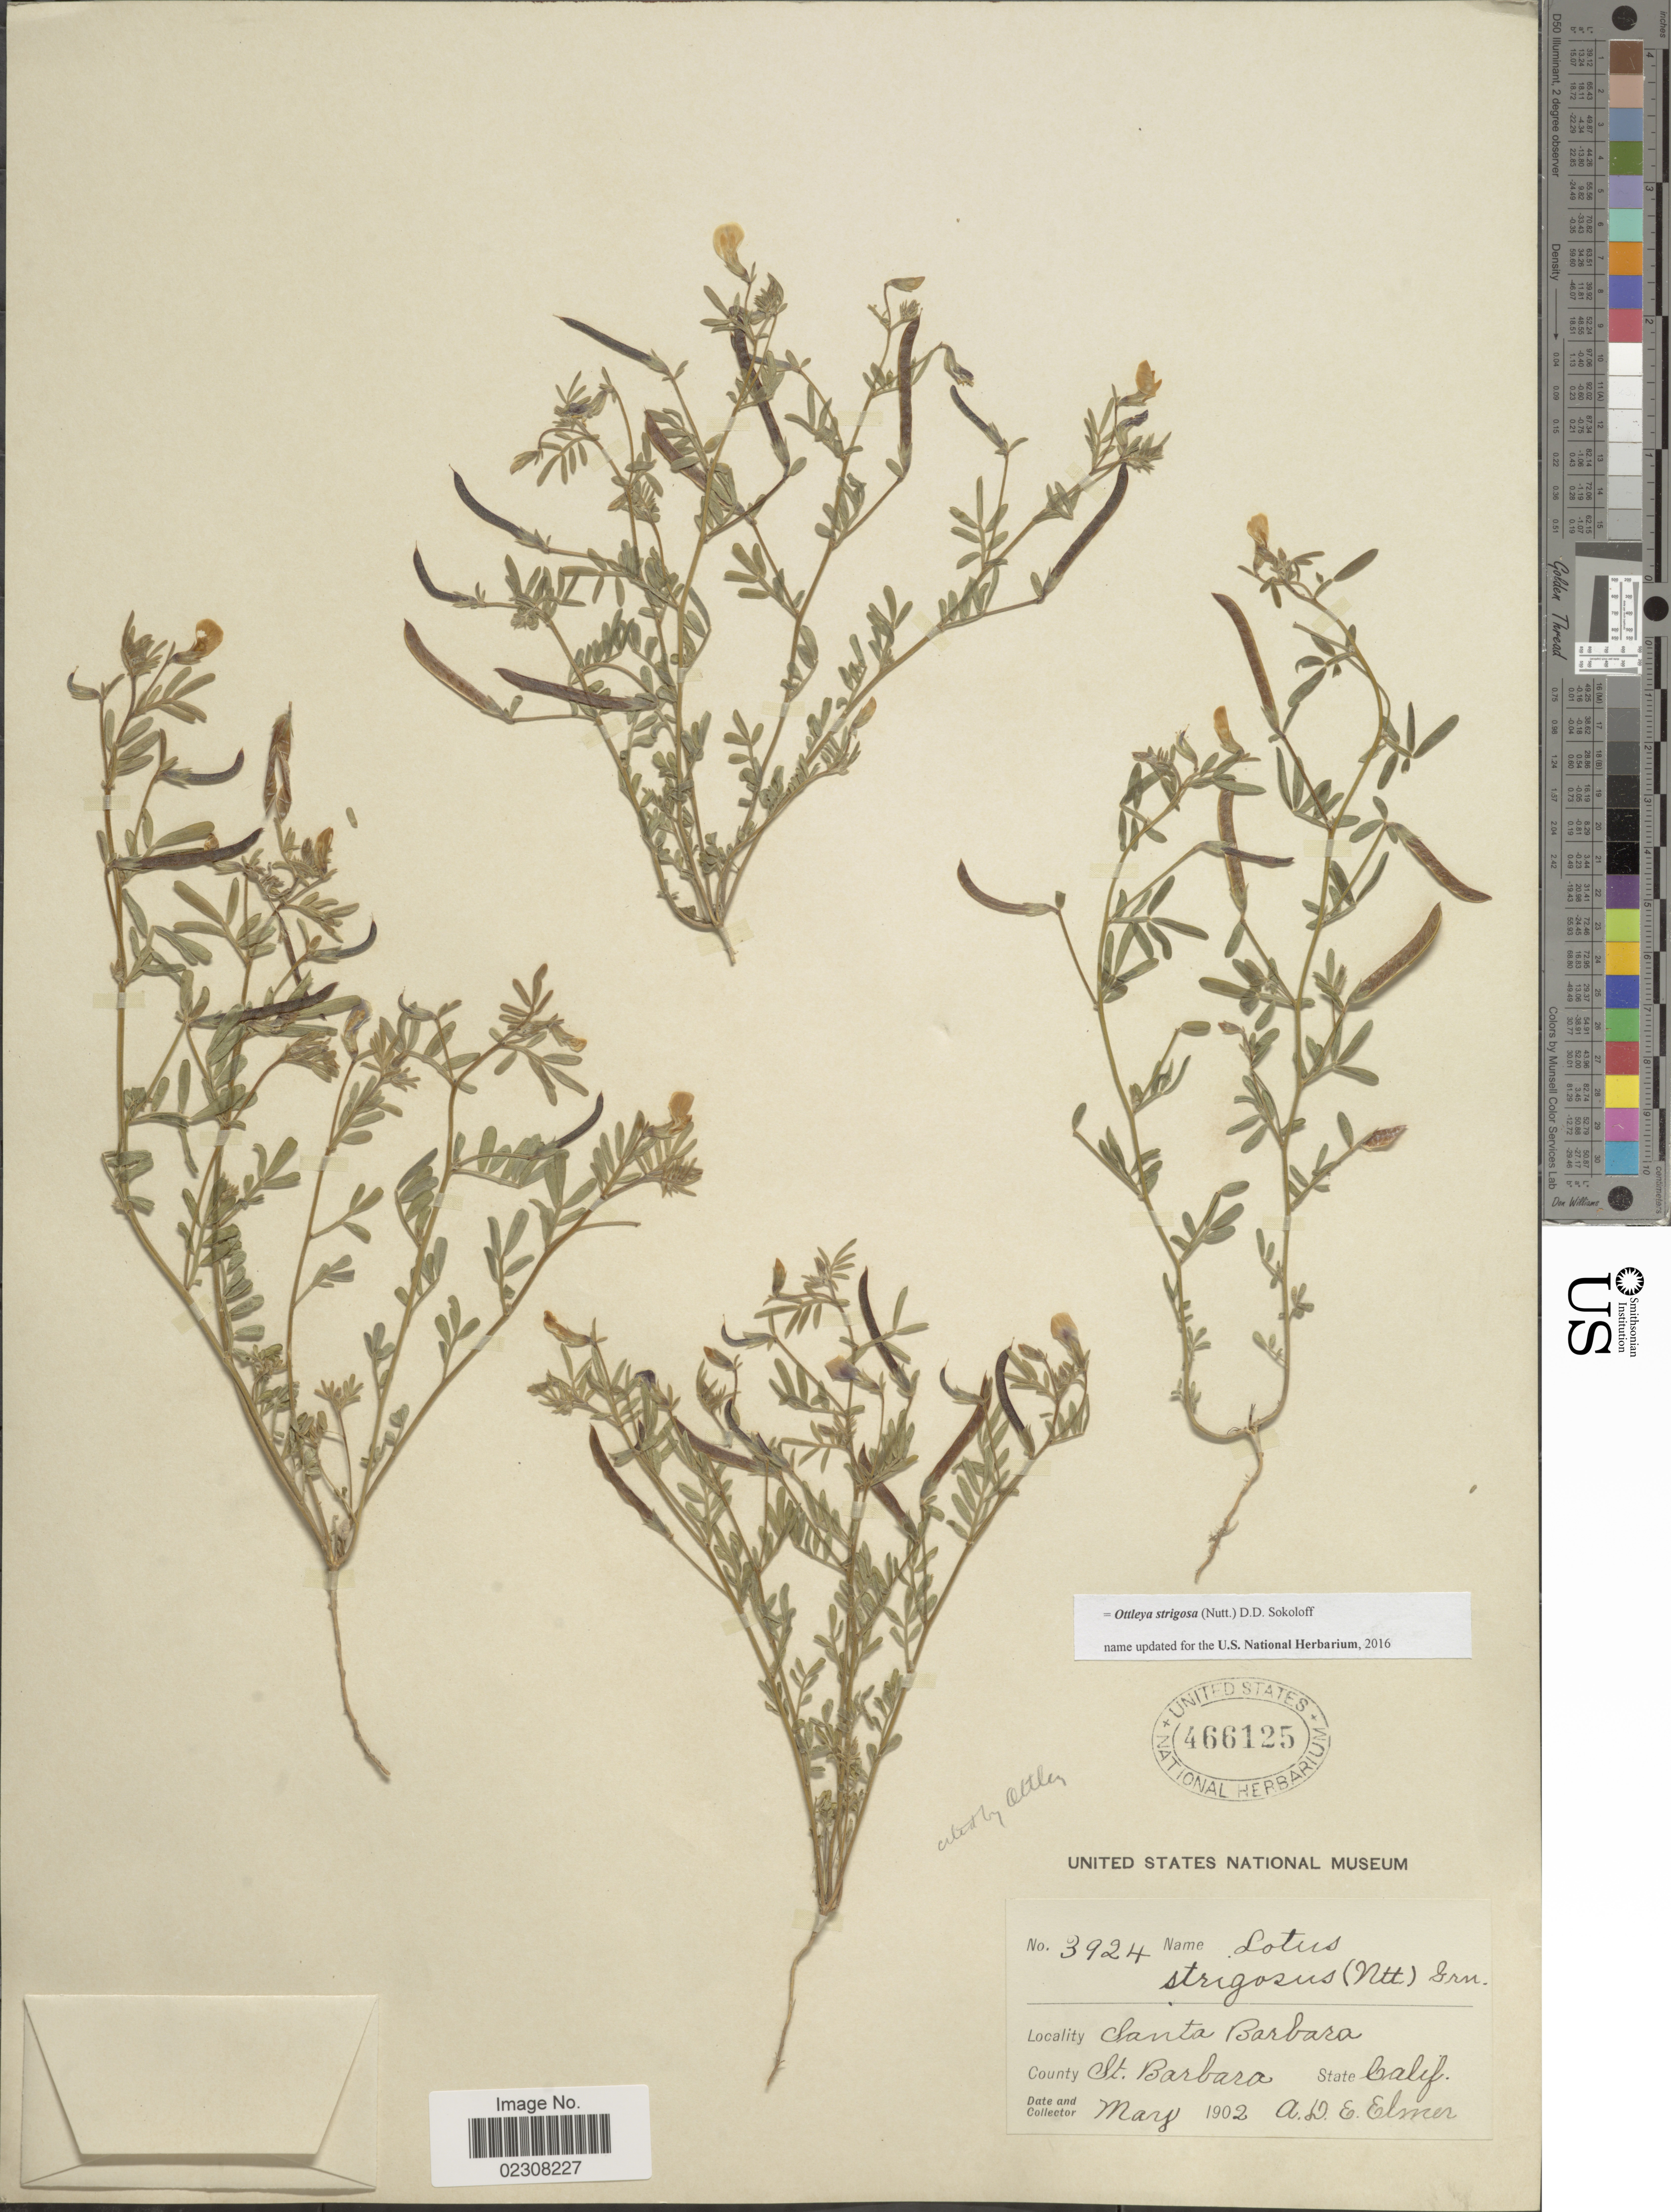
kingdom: Plantae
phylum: Tracheophyta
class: Magnoliopsida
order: Fabales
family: Fabaceae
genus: Ottleya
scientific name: Ottleya strigosa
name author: (Nutt.) D.D. Sokoloff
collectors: A. D. E. Elmer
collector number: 3924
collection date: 1902-05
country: United States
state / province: California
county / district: Santa Barbara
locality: Santa Barbara, County Santa Barbara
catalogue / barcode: US 466125